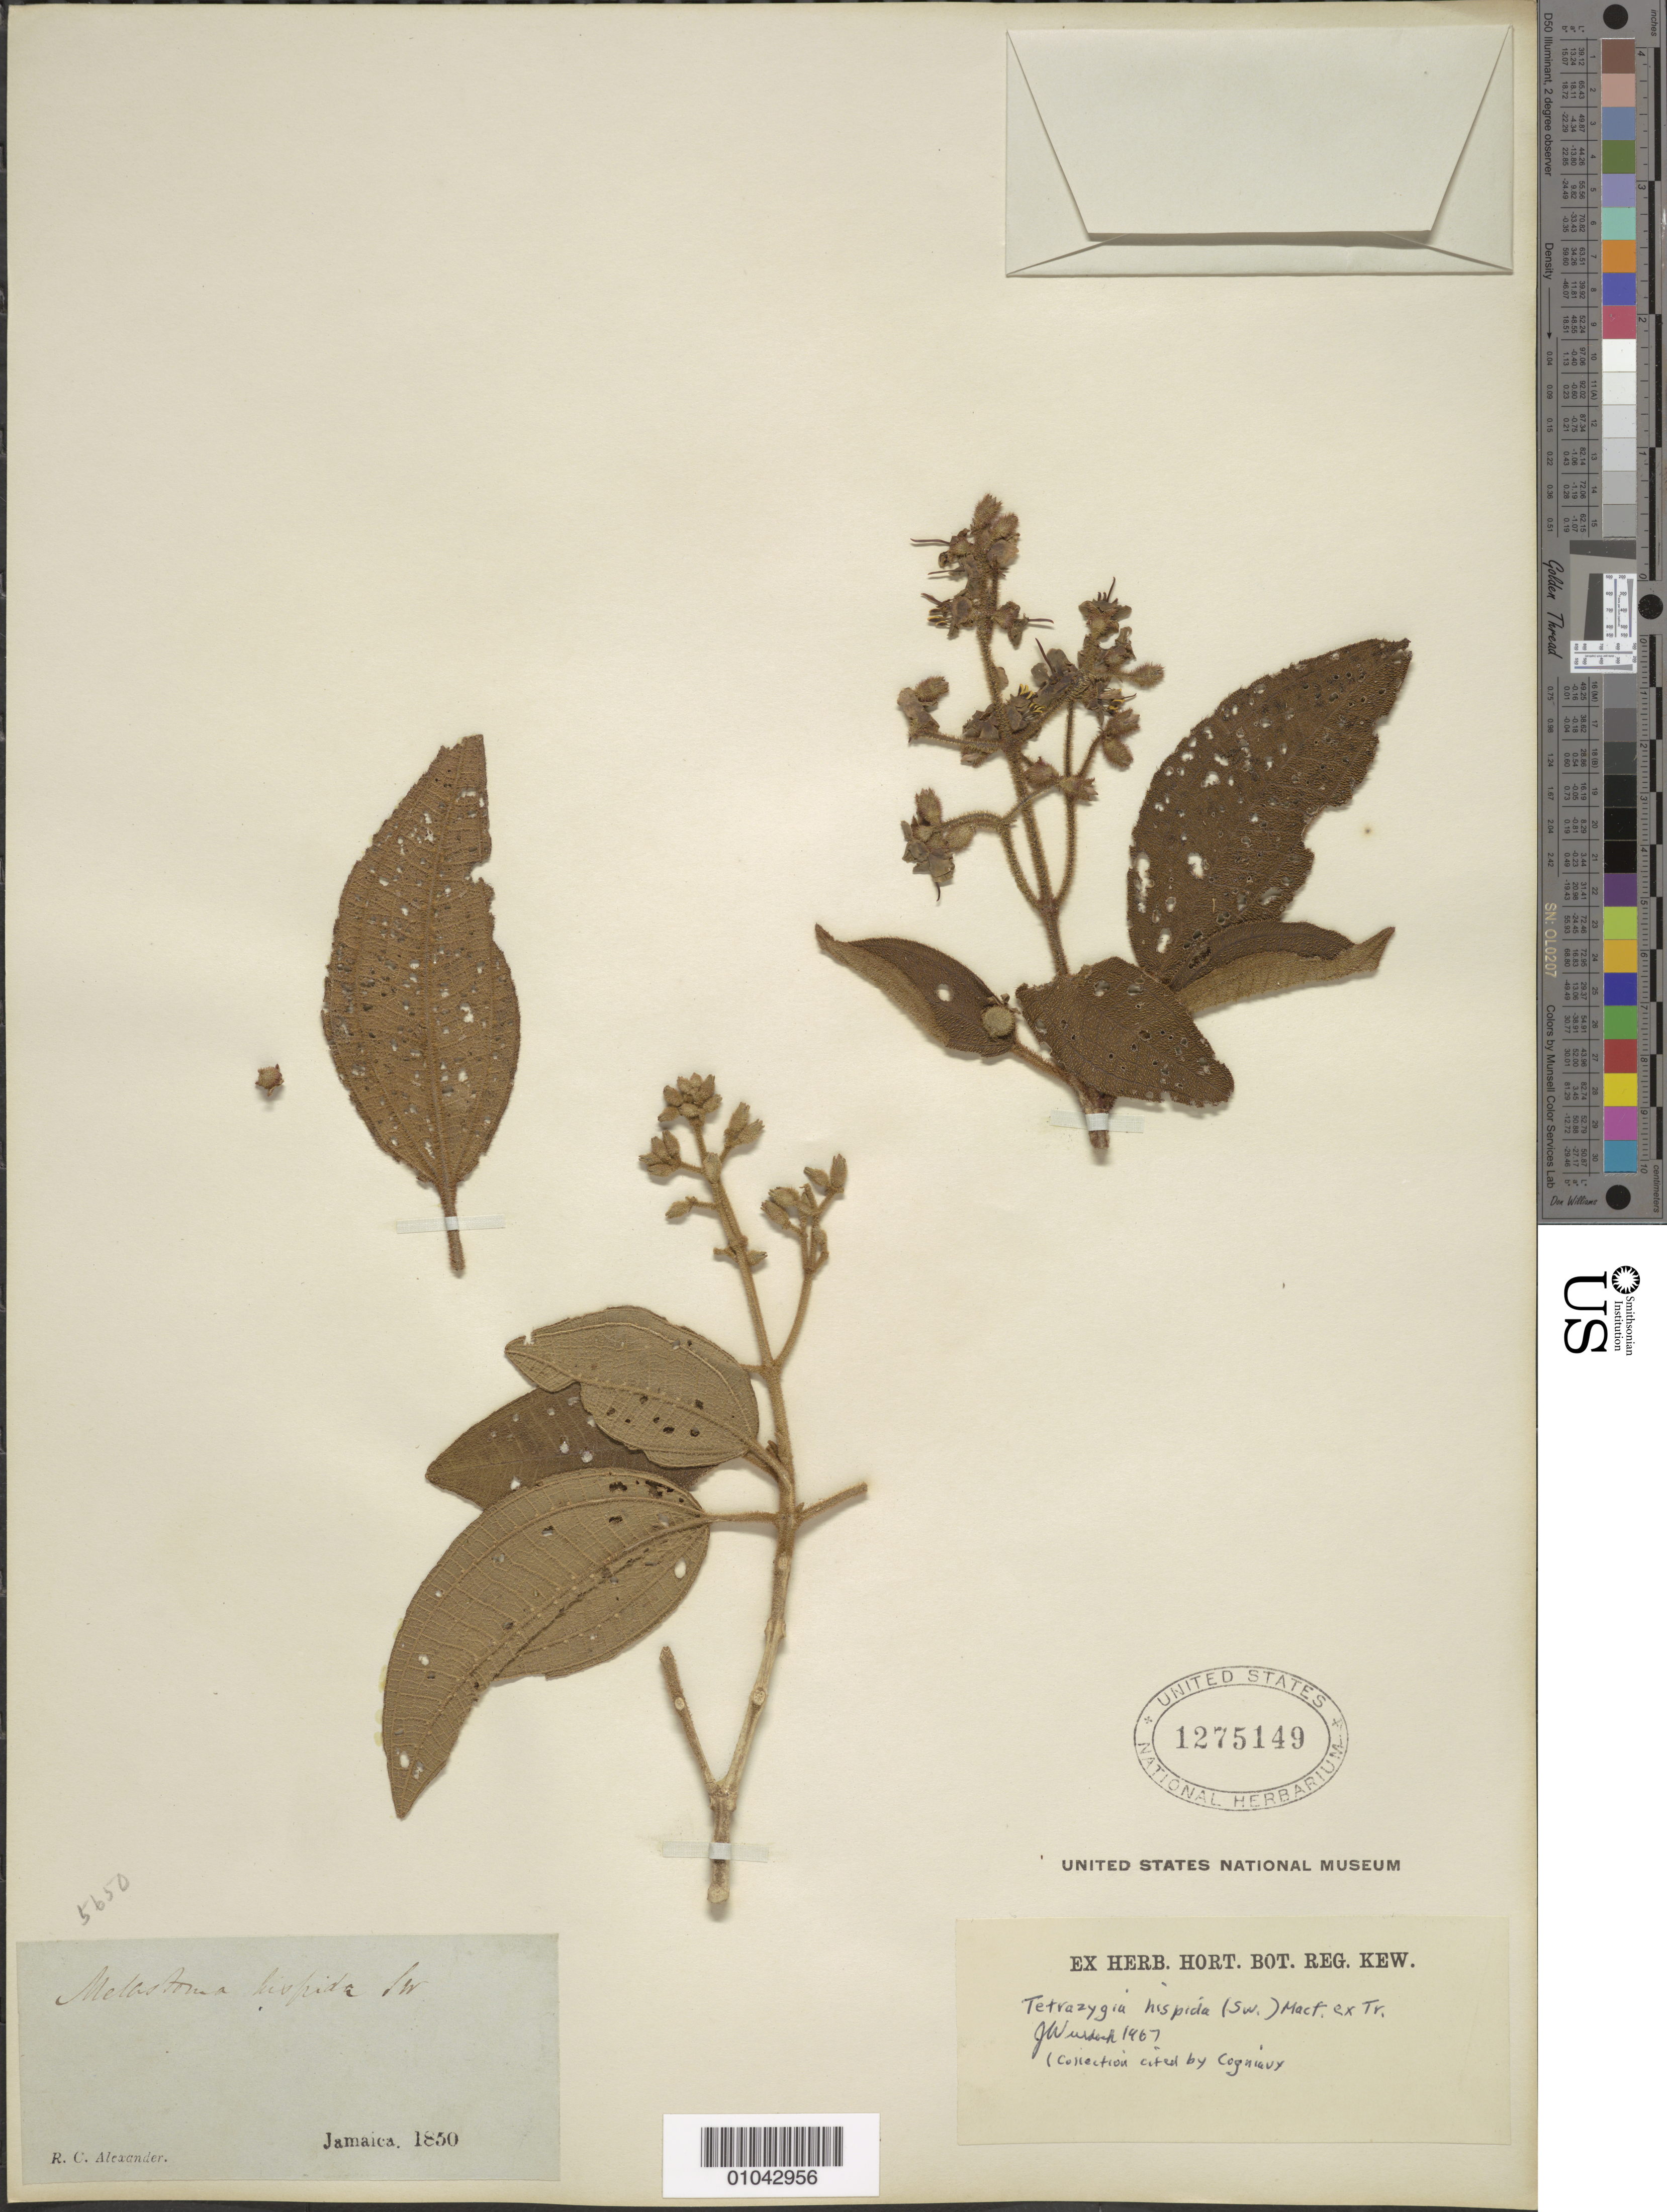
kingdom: Plantae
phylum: Tracheophyta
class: Magnoliopsida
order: Myrtales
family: Melastomataceae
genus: Tetrazygia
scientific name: Tetrazygia hispida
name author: (Sw.) Macfad.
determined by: Wurdack, John J., (US), US (UNITED STATES)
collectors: R. C. Alexander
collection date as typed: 1850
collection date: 1850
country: Jamaica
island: Jamaica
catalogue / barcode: US 1275149